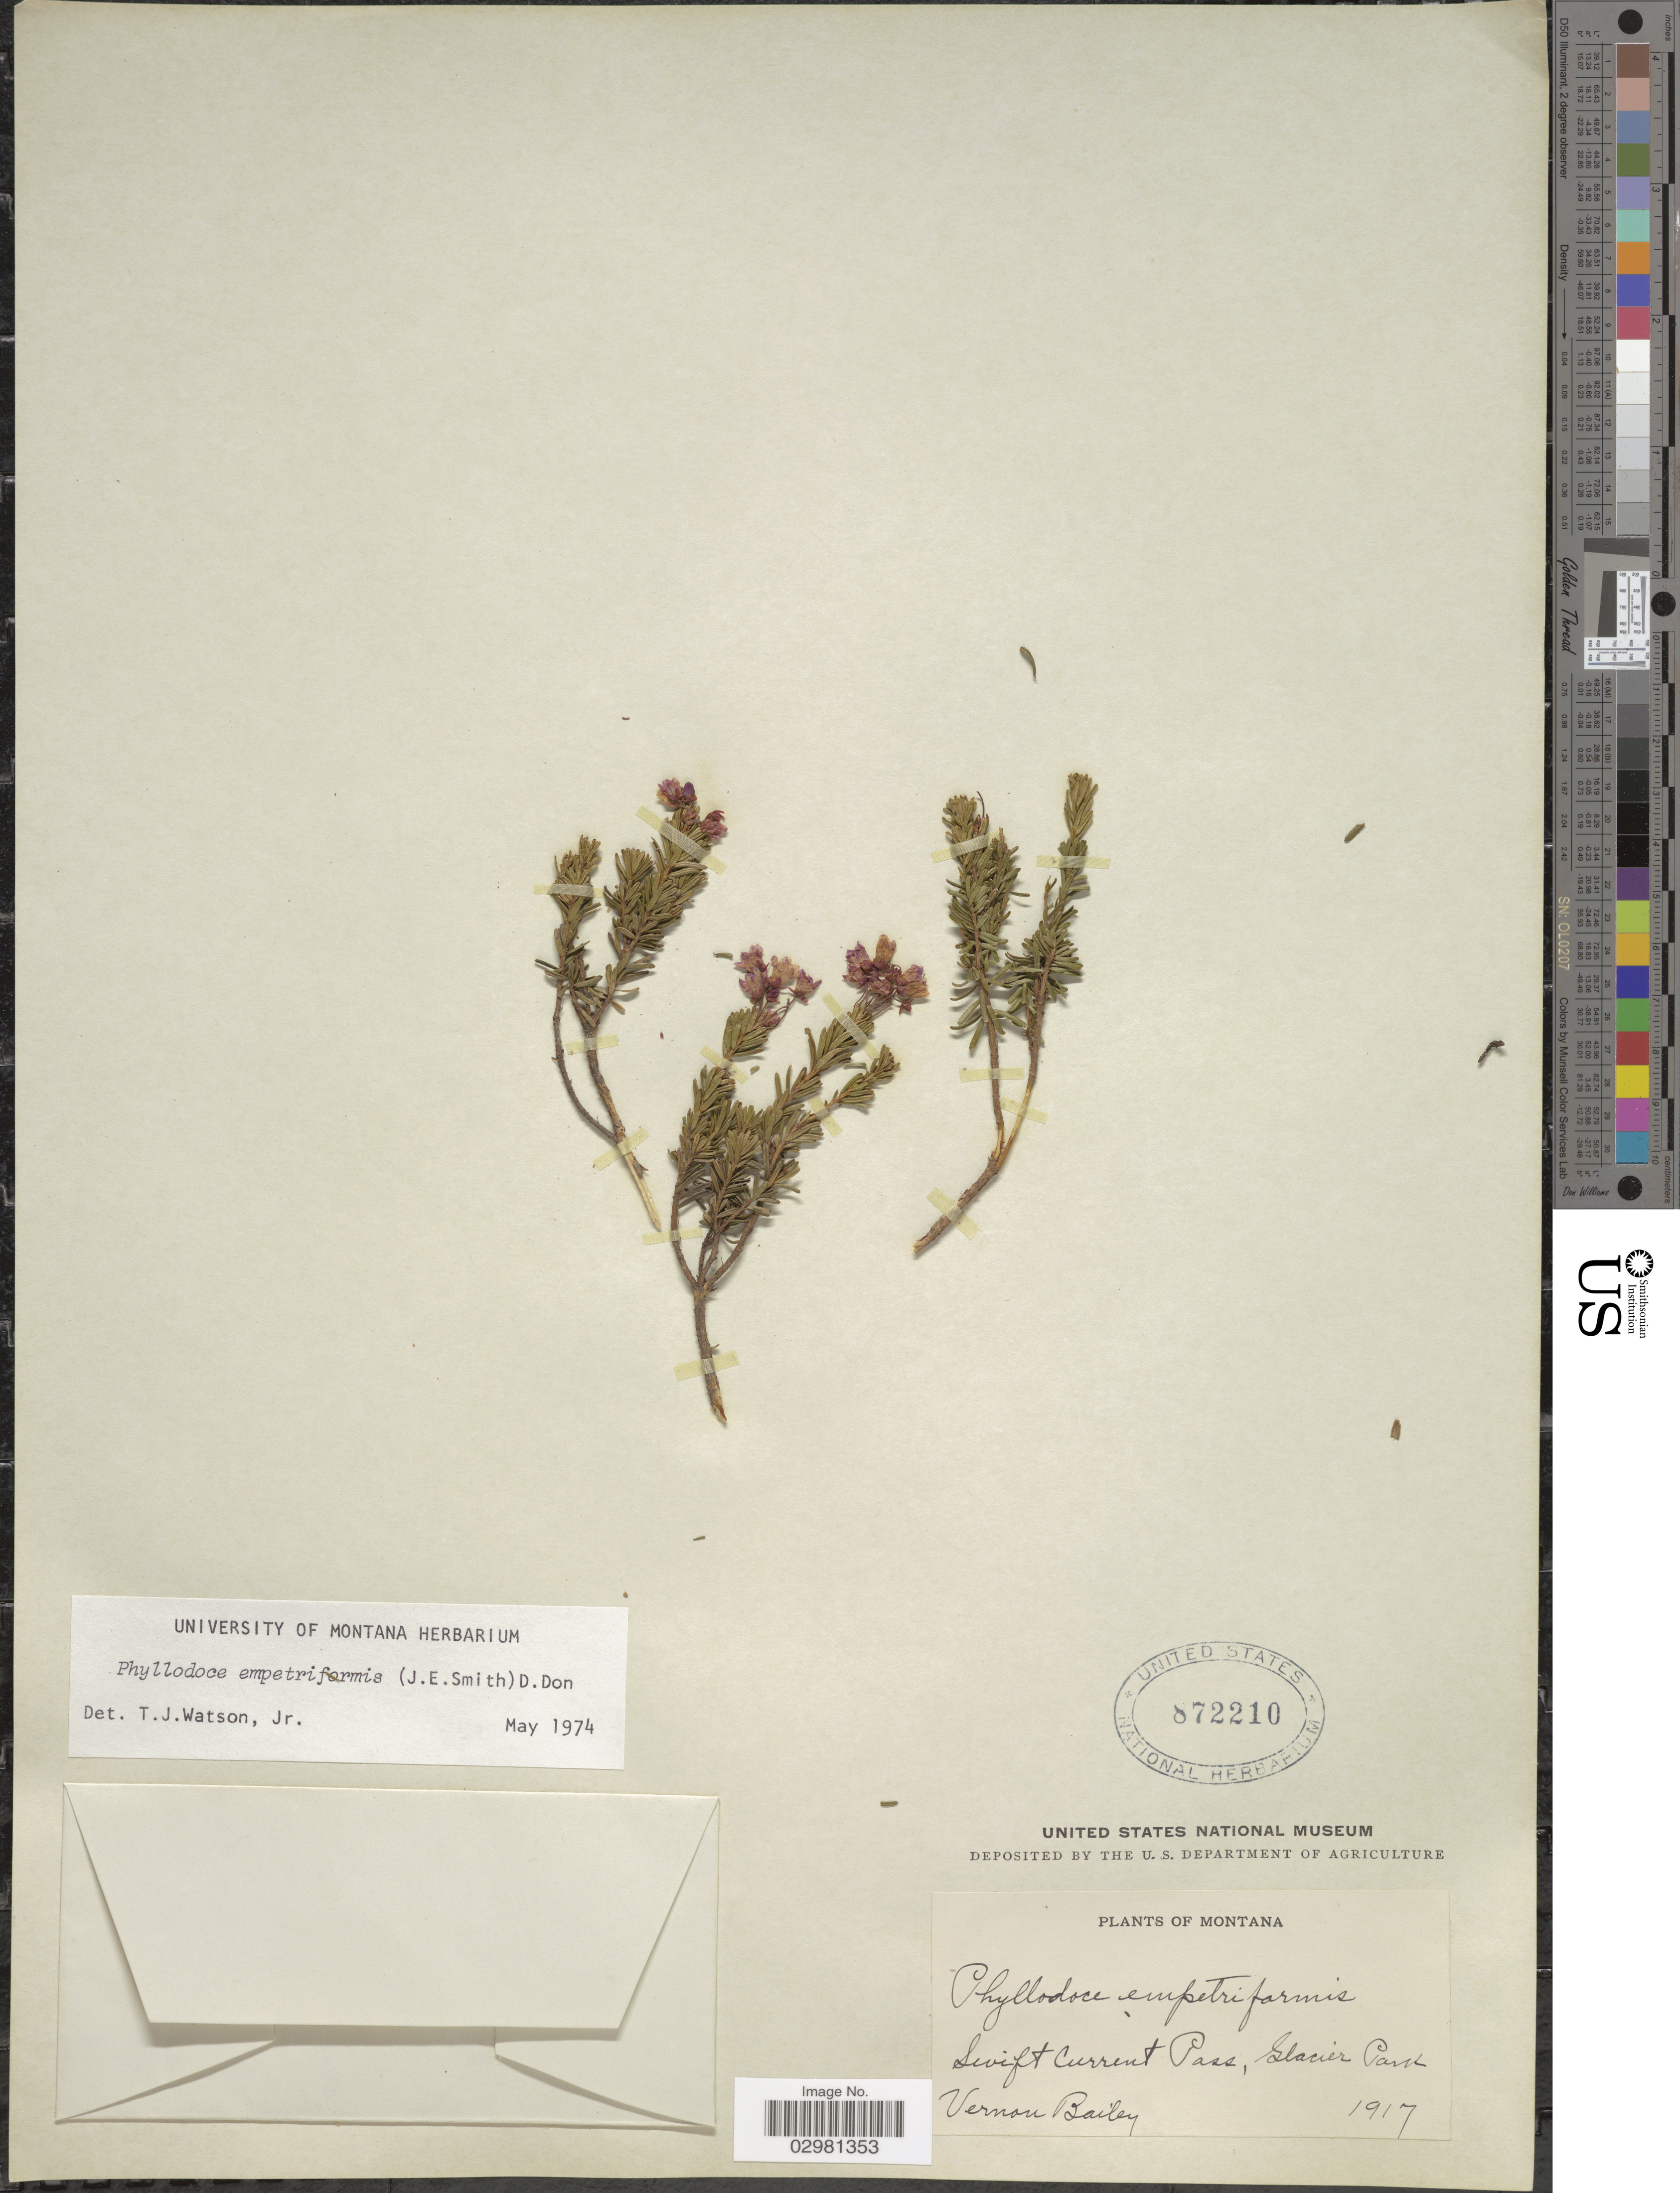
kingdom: Plantae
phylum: Tracheophyta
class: Magnoliopsida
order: Ericales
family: Ericaceae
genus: Phyllodoce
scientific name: Phyllodoce empetiformis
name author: (Small) D. Don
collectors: V. O. Bailey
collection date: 1917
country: United States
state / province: Montana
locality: Swift Current Pass, Glacier Park.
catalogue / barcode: US 872210